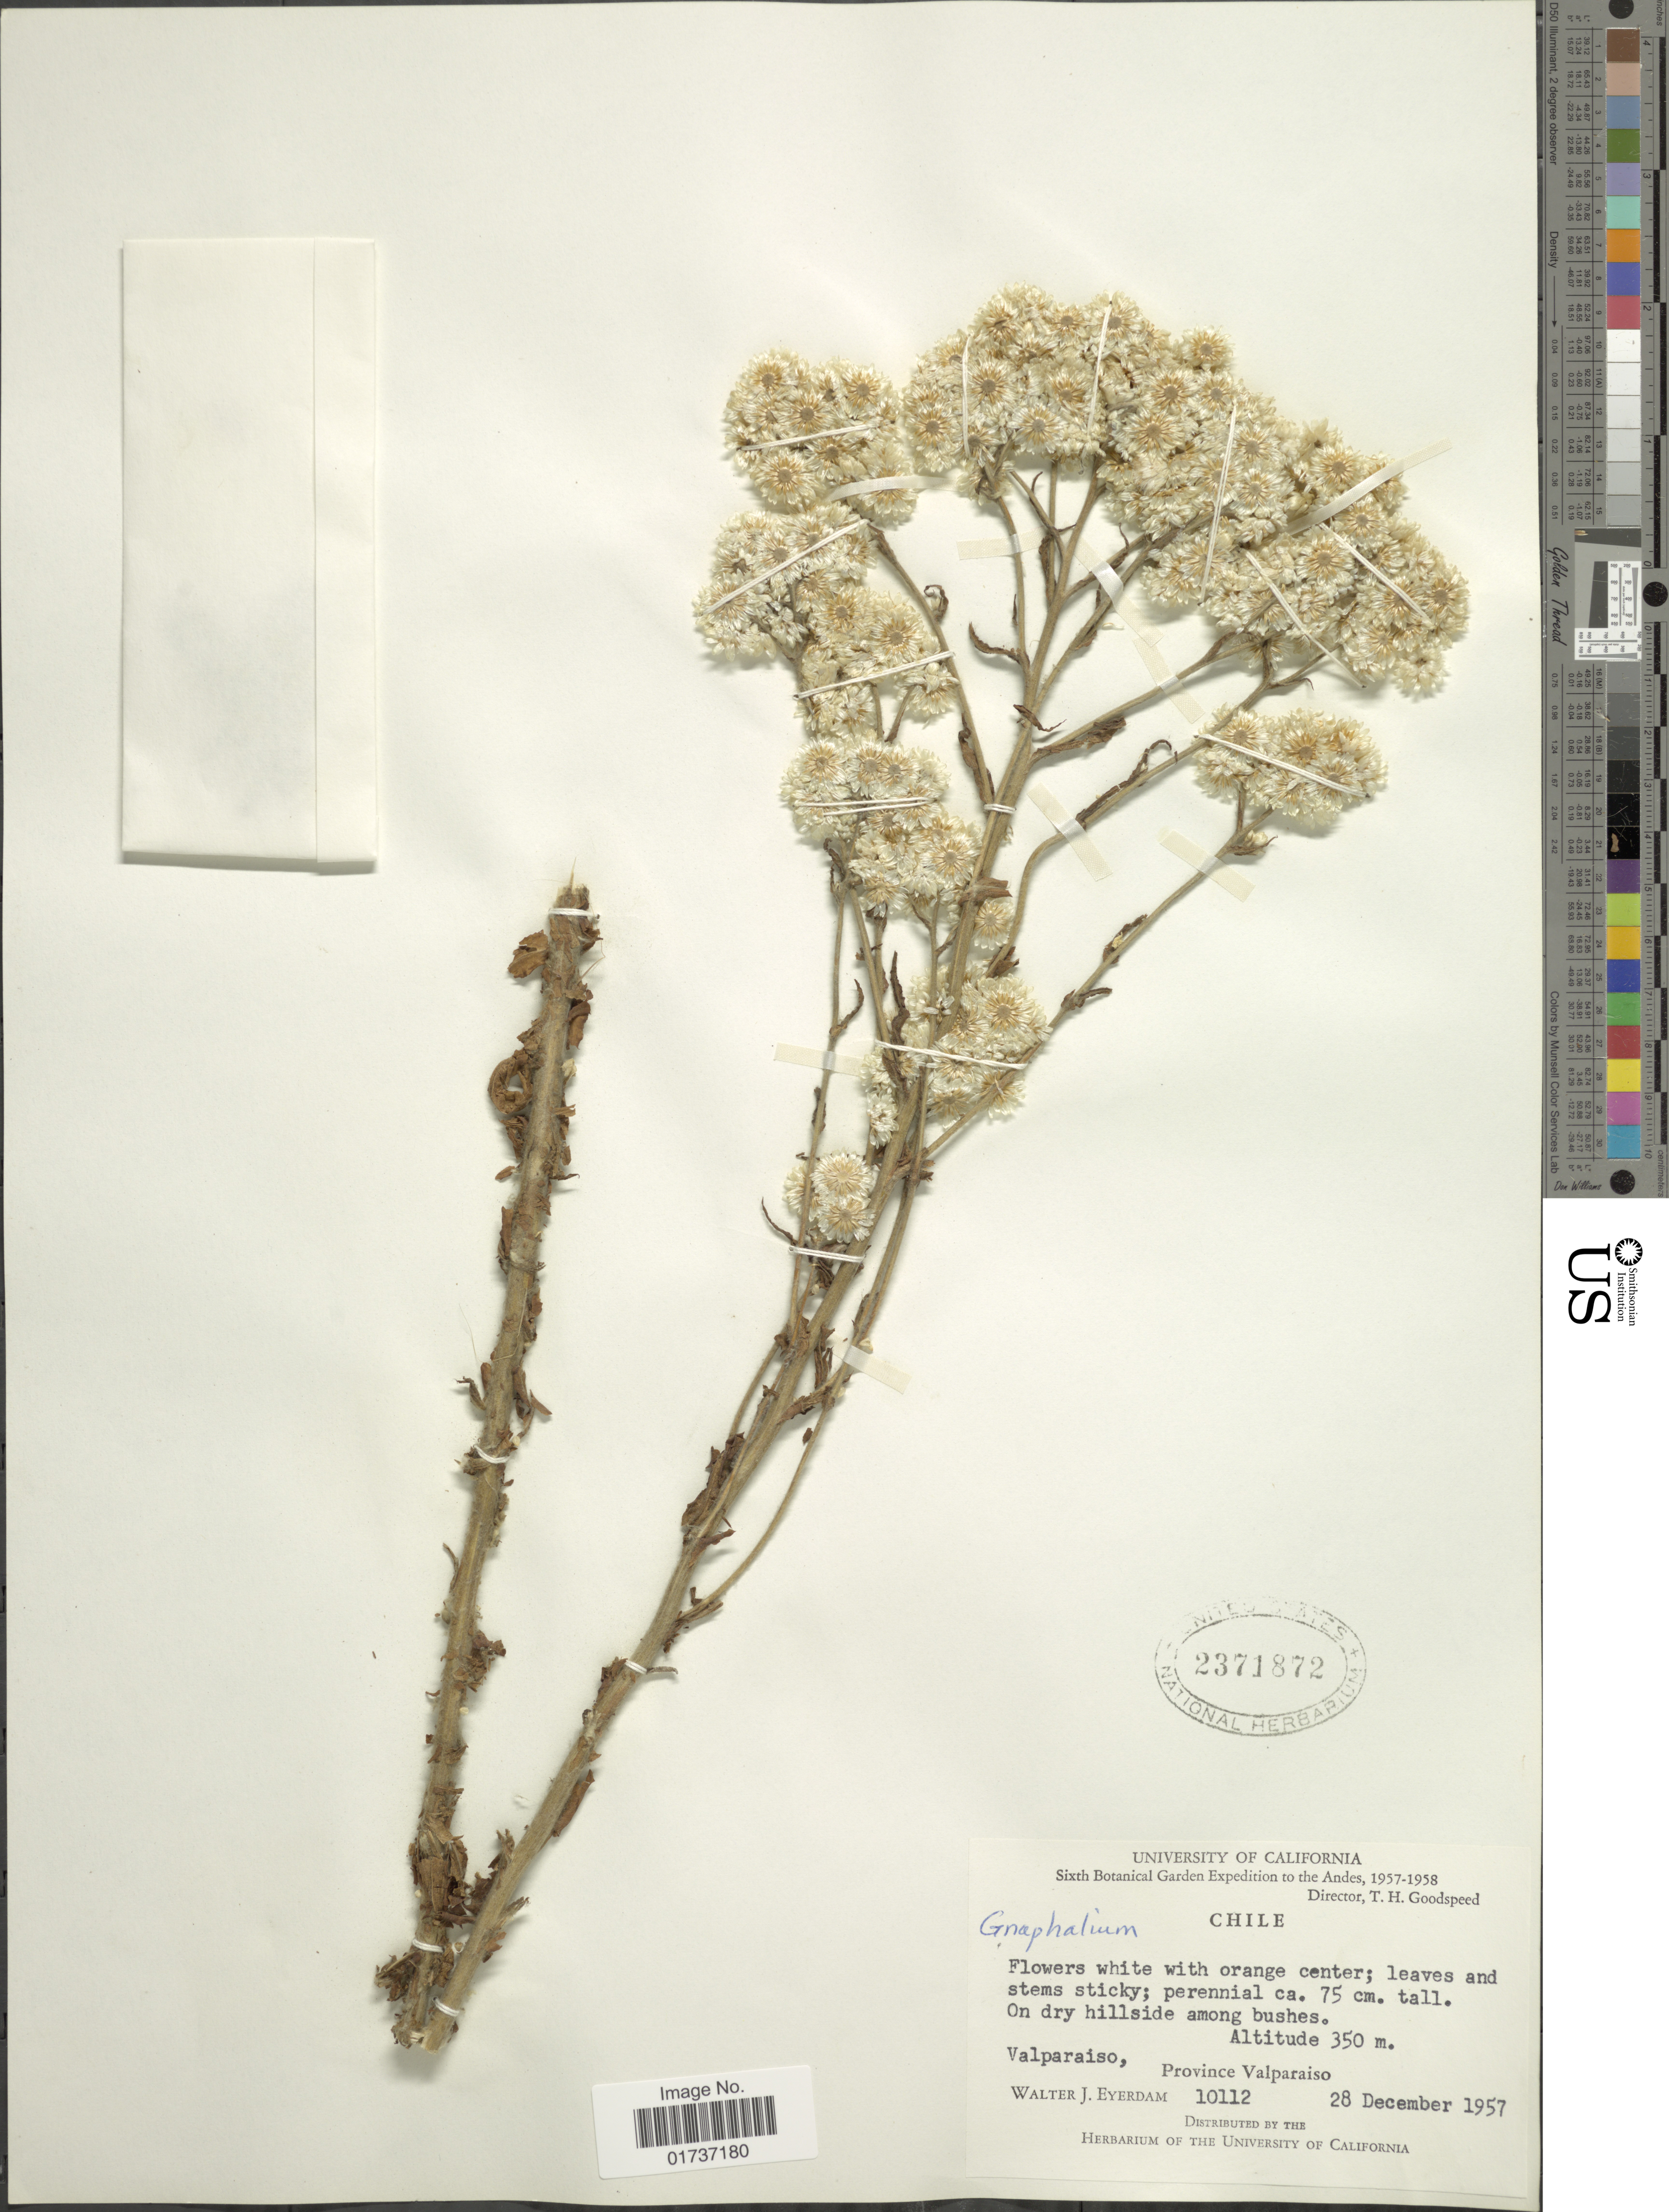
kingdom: Plantae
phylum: Tracheophyta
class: Magnoliopsida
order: Asterales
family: Asteraceae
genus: Gnaphalium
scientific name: Gnaphalium sp.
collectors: W. J. Eyerdam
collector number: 10112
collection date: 1957-12-28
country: Chile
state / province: Valparaíso (V)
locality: Valparasio, On dry hillside among bushes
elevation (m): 350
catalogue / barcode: US 2371872